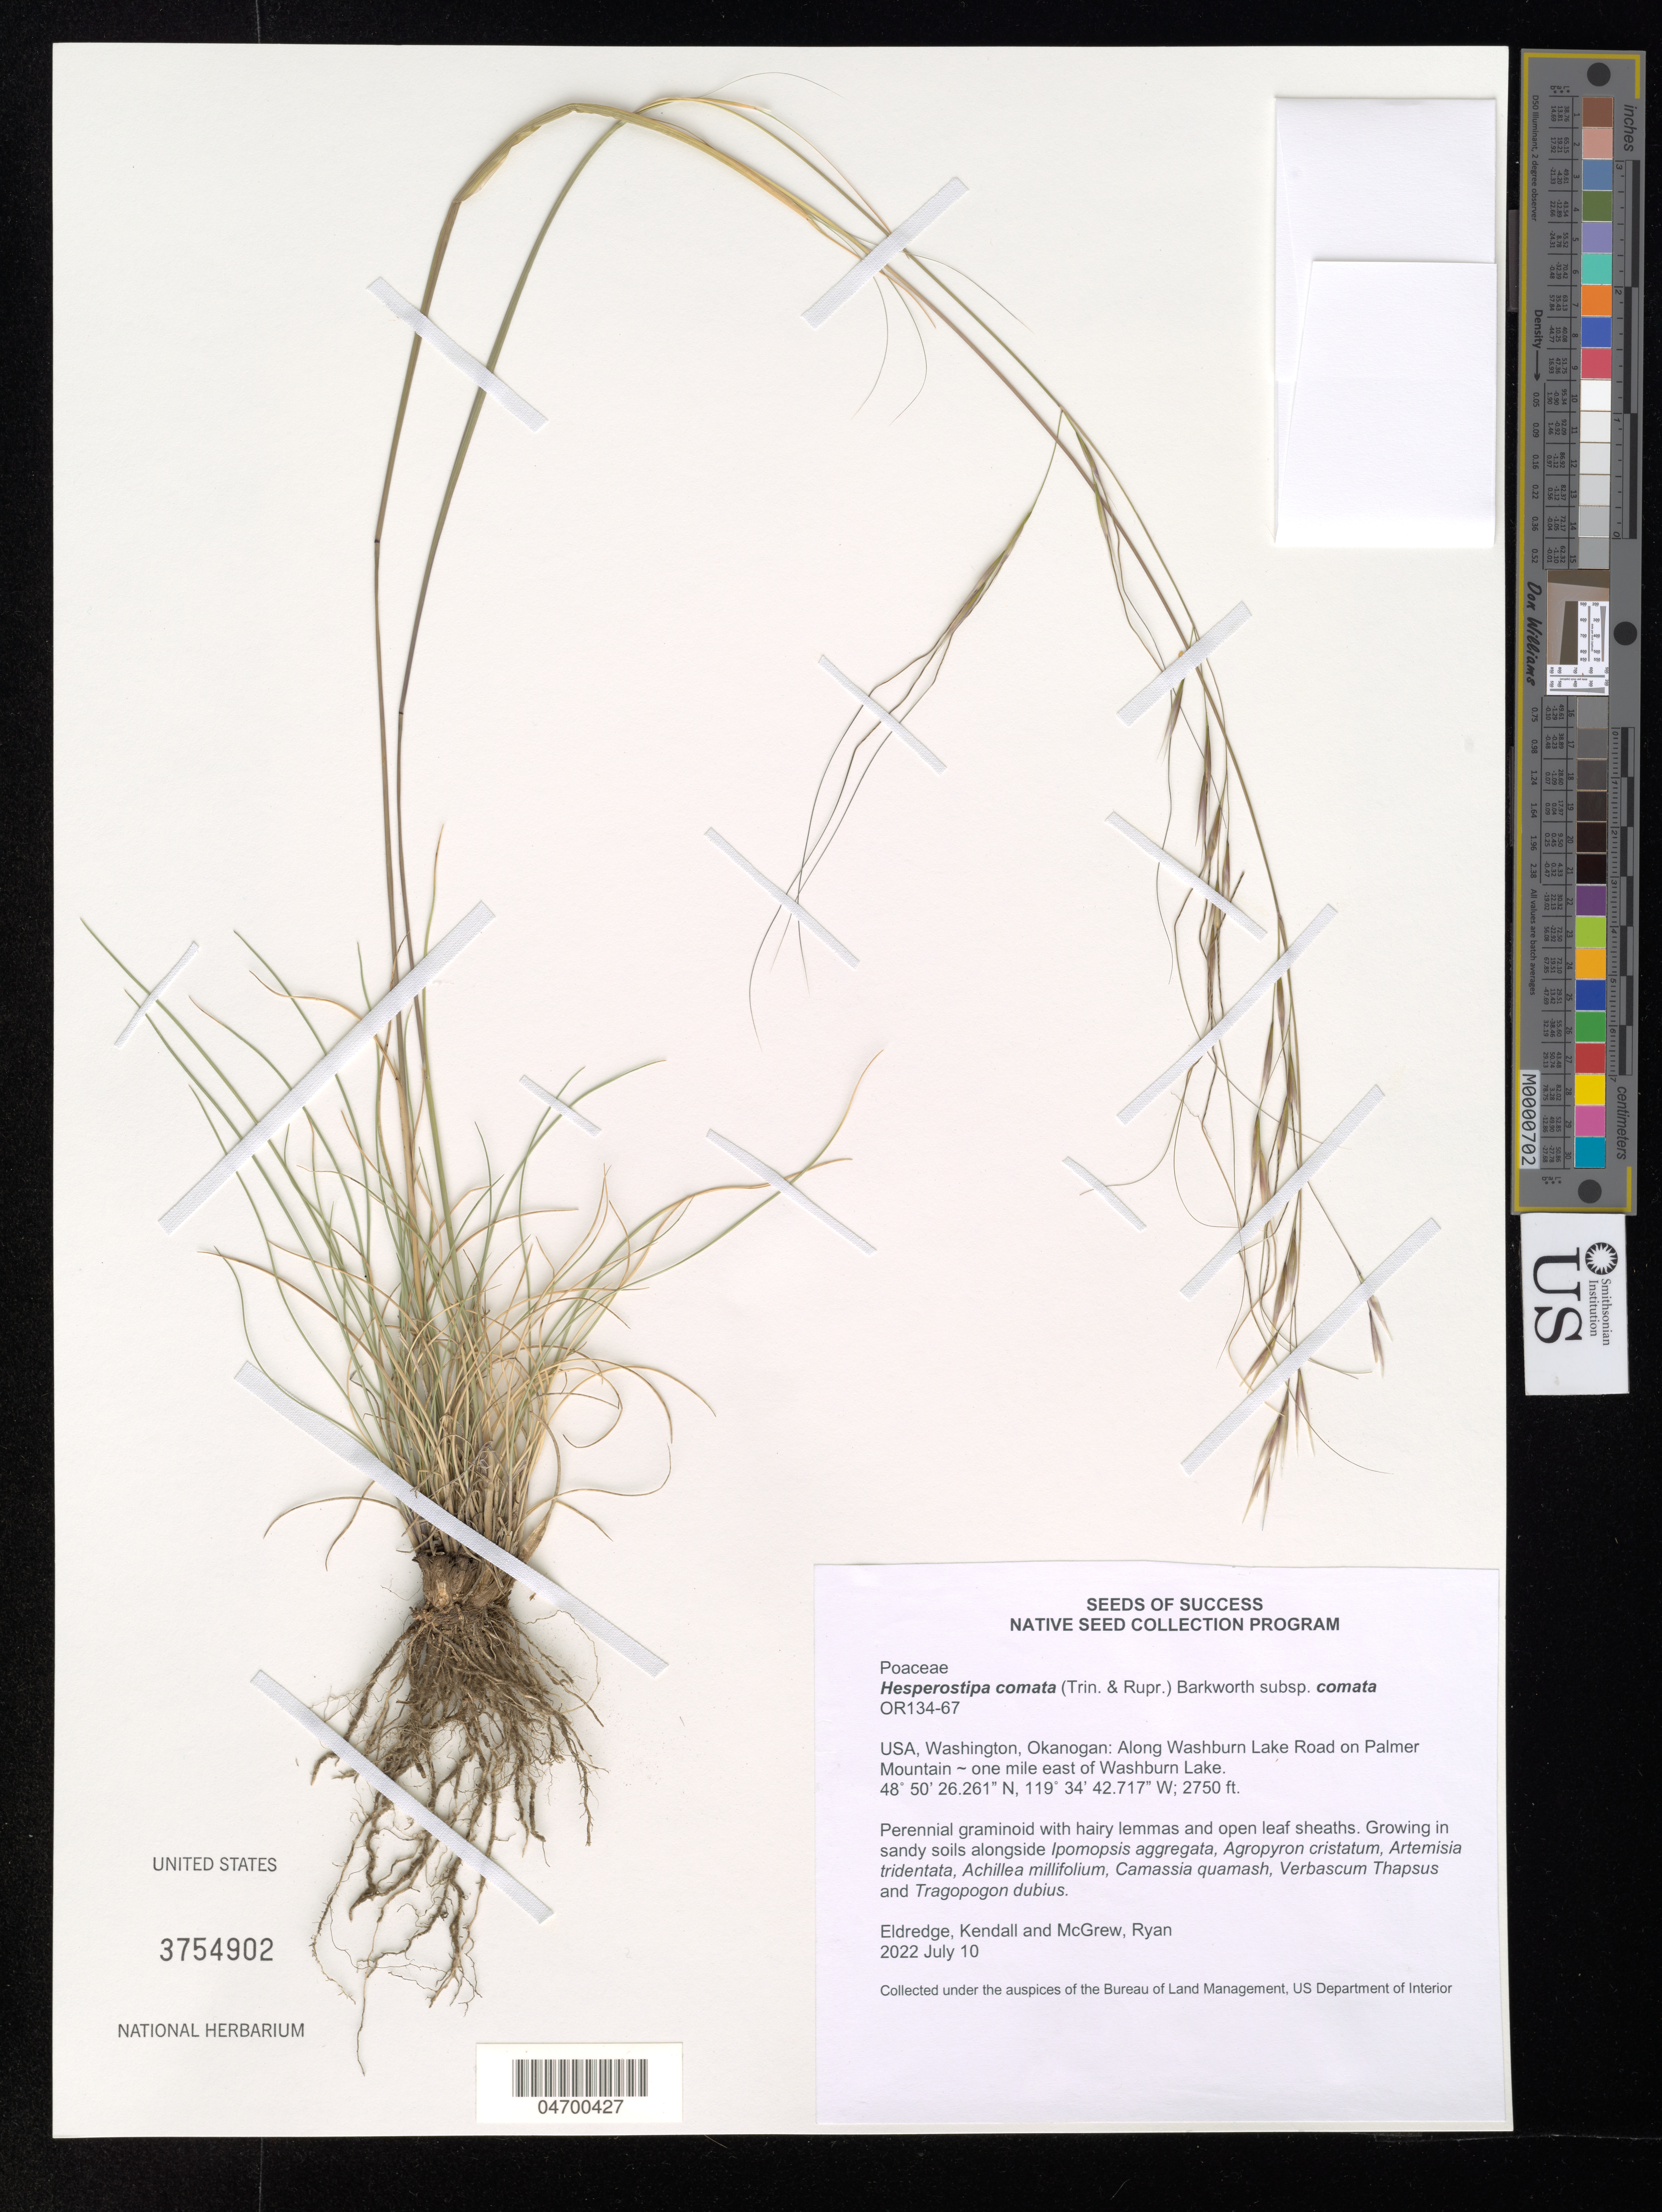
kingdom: Plantae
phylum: Tracheophyta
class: Liliopsida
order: Poales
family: Poaceae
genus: Hesperostipa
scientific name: Hesperostipa comata subsp. comata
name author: (Trin. & Rupr.) Barkworth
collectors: K. Eldredge & Ryan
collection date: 2022-07-10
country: United States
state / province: Washington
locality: Okanogan: Along Washburn Lake Road on Palmer Mountain ~one mile east of Washburn Lake.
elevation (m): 838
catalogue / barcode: US 3754902